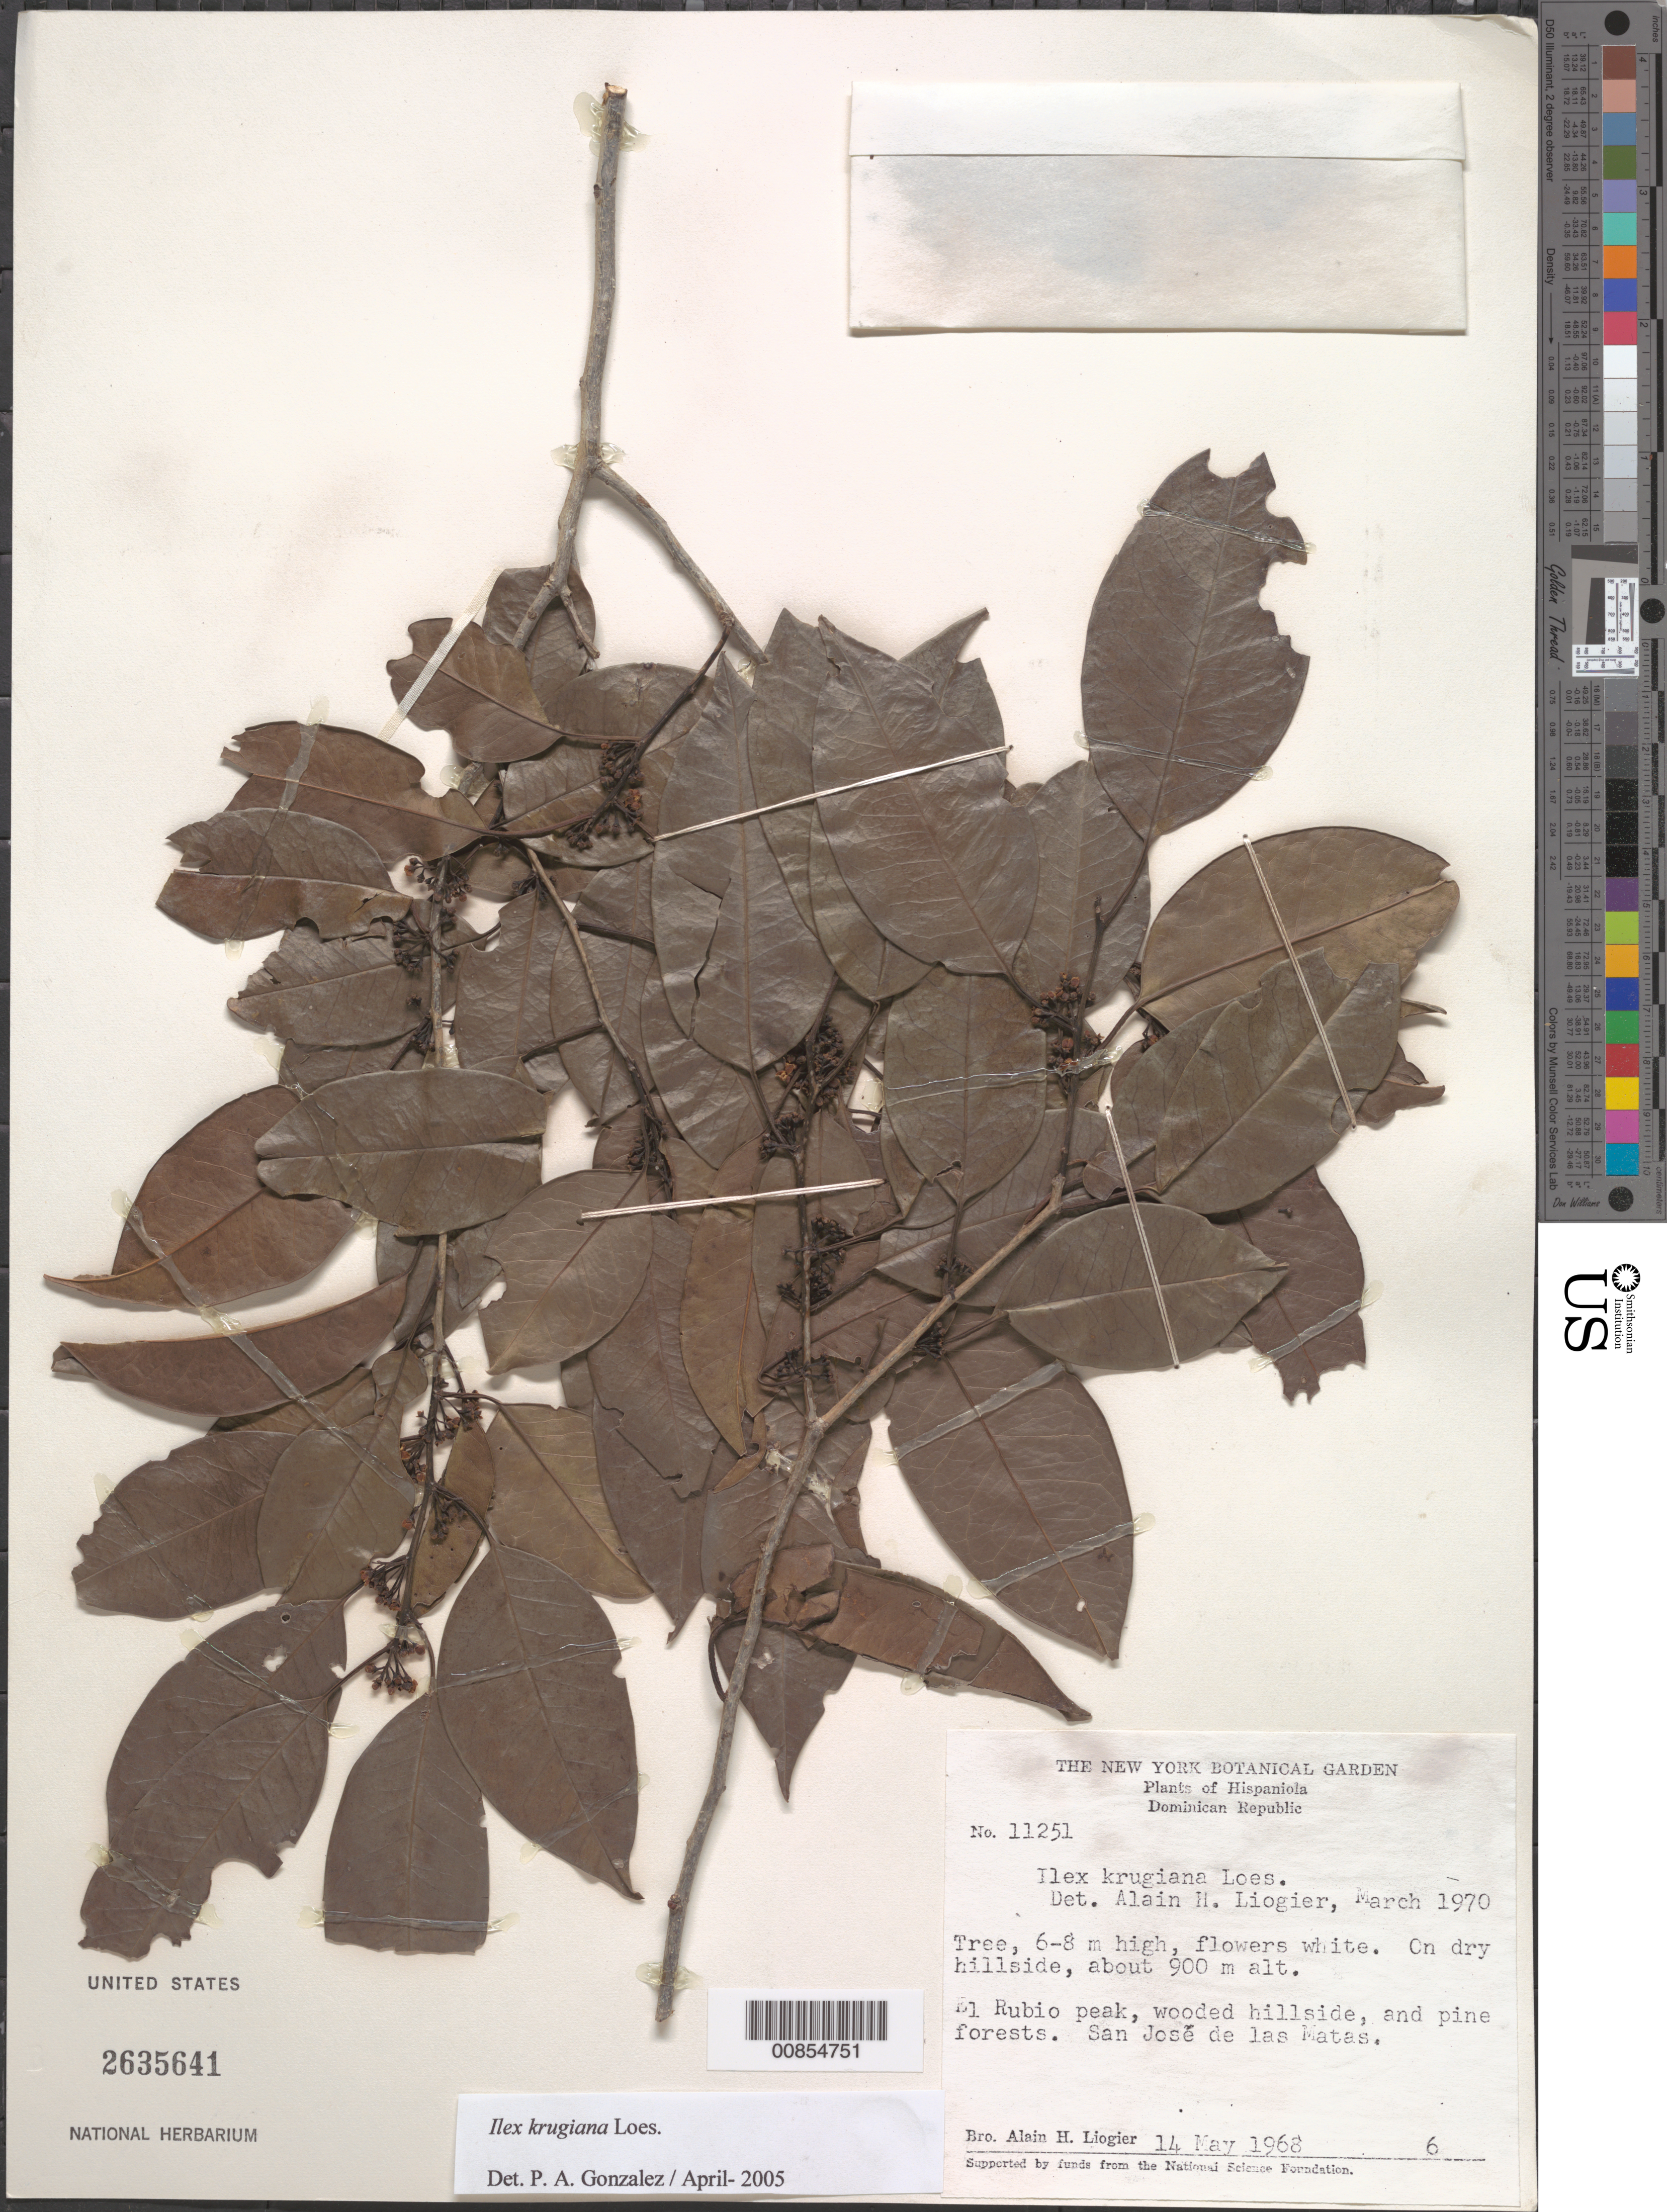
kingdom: Plantae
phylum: Tracheophyta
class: Magnoliopsida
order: Aquifoliales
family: Aquifoliaceae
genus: Ilex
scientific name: Ilex krugiana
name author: Loes.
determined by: González, P. A.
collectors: A. H. Liogier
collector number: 11251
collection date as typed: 14 May 1968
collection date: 1968-05-14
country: Dominican Republic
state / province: Santiago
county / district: San José de Las Matas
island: Hispaniola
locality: El Rubio peak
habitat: On dry wooded hillside and pine forests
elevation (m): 900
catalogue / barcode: US 2635641